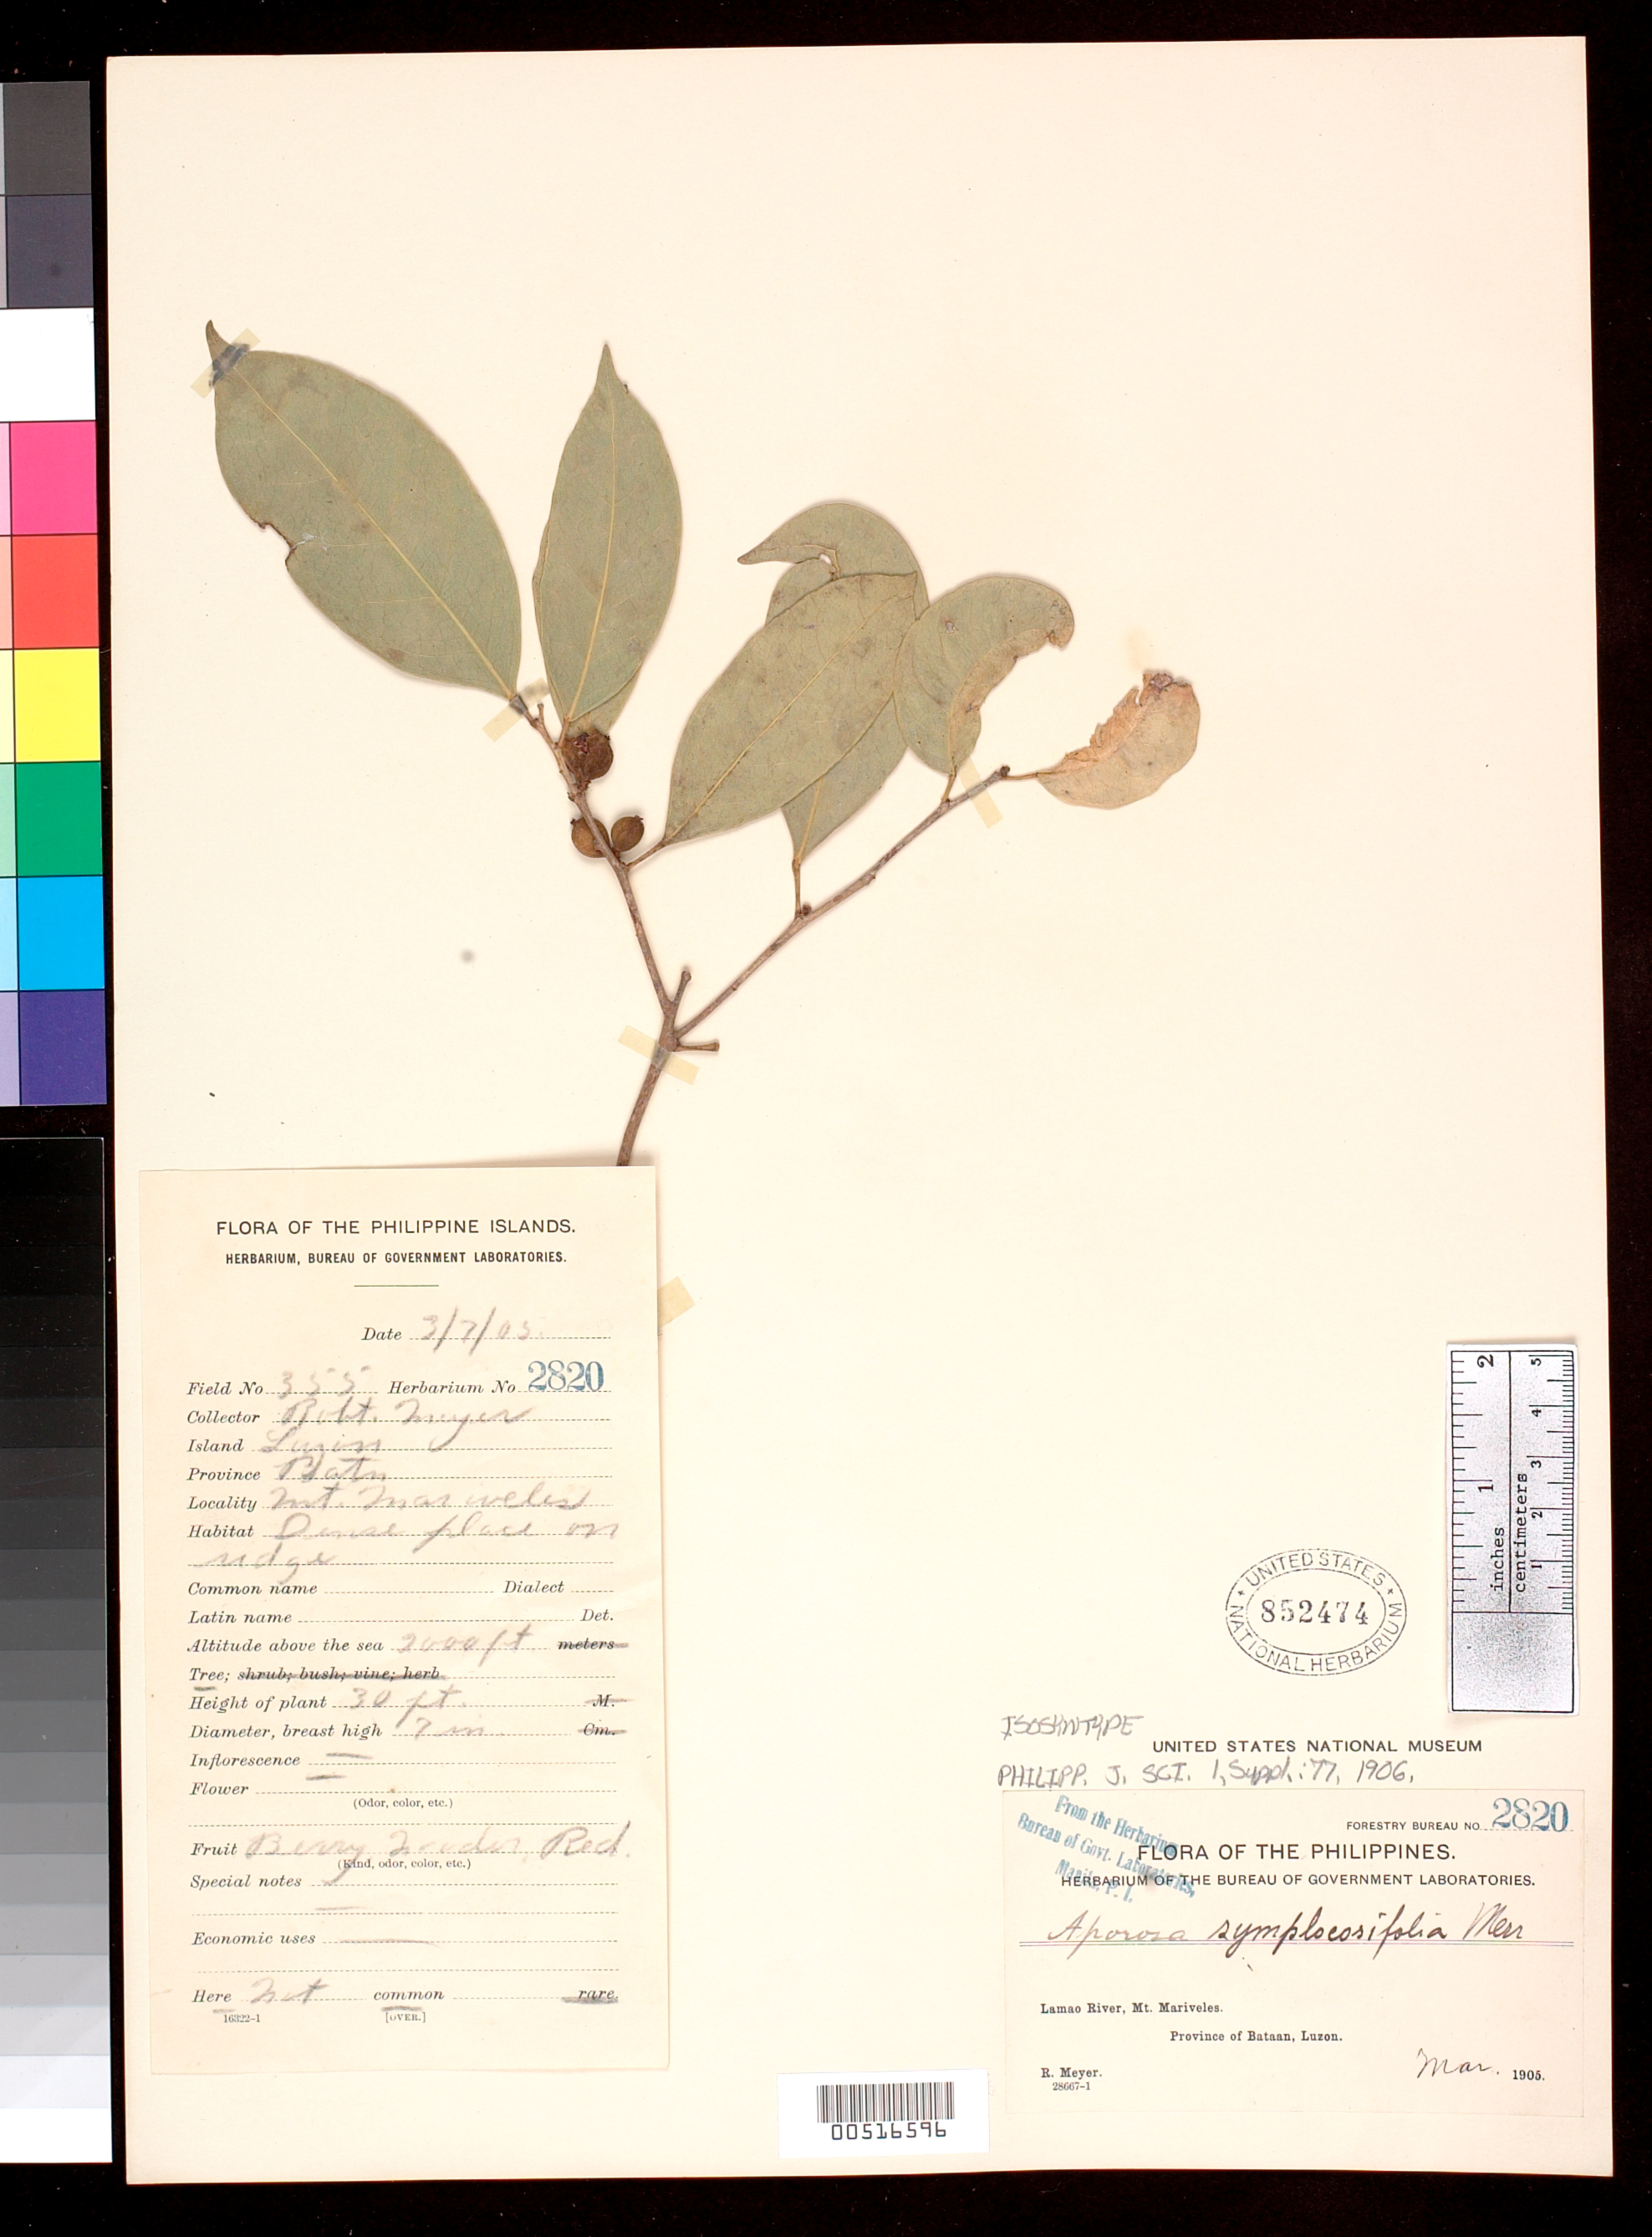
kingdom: Plantae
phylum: Tracheophyta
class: Magnoliopsida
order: Malpighiales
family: Phyllanthaceae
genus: Aporosa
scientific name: Aporosa symplocosifolia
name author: Merr.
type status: Isosyntype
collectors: R. Meyer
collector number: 2820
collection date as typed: Mar 1905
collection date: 1905-03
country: Philippines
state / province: Central Luzon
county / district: Bataan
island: Luzon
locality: Lamao River, Mt Mariveles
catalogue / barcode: US 852474